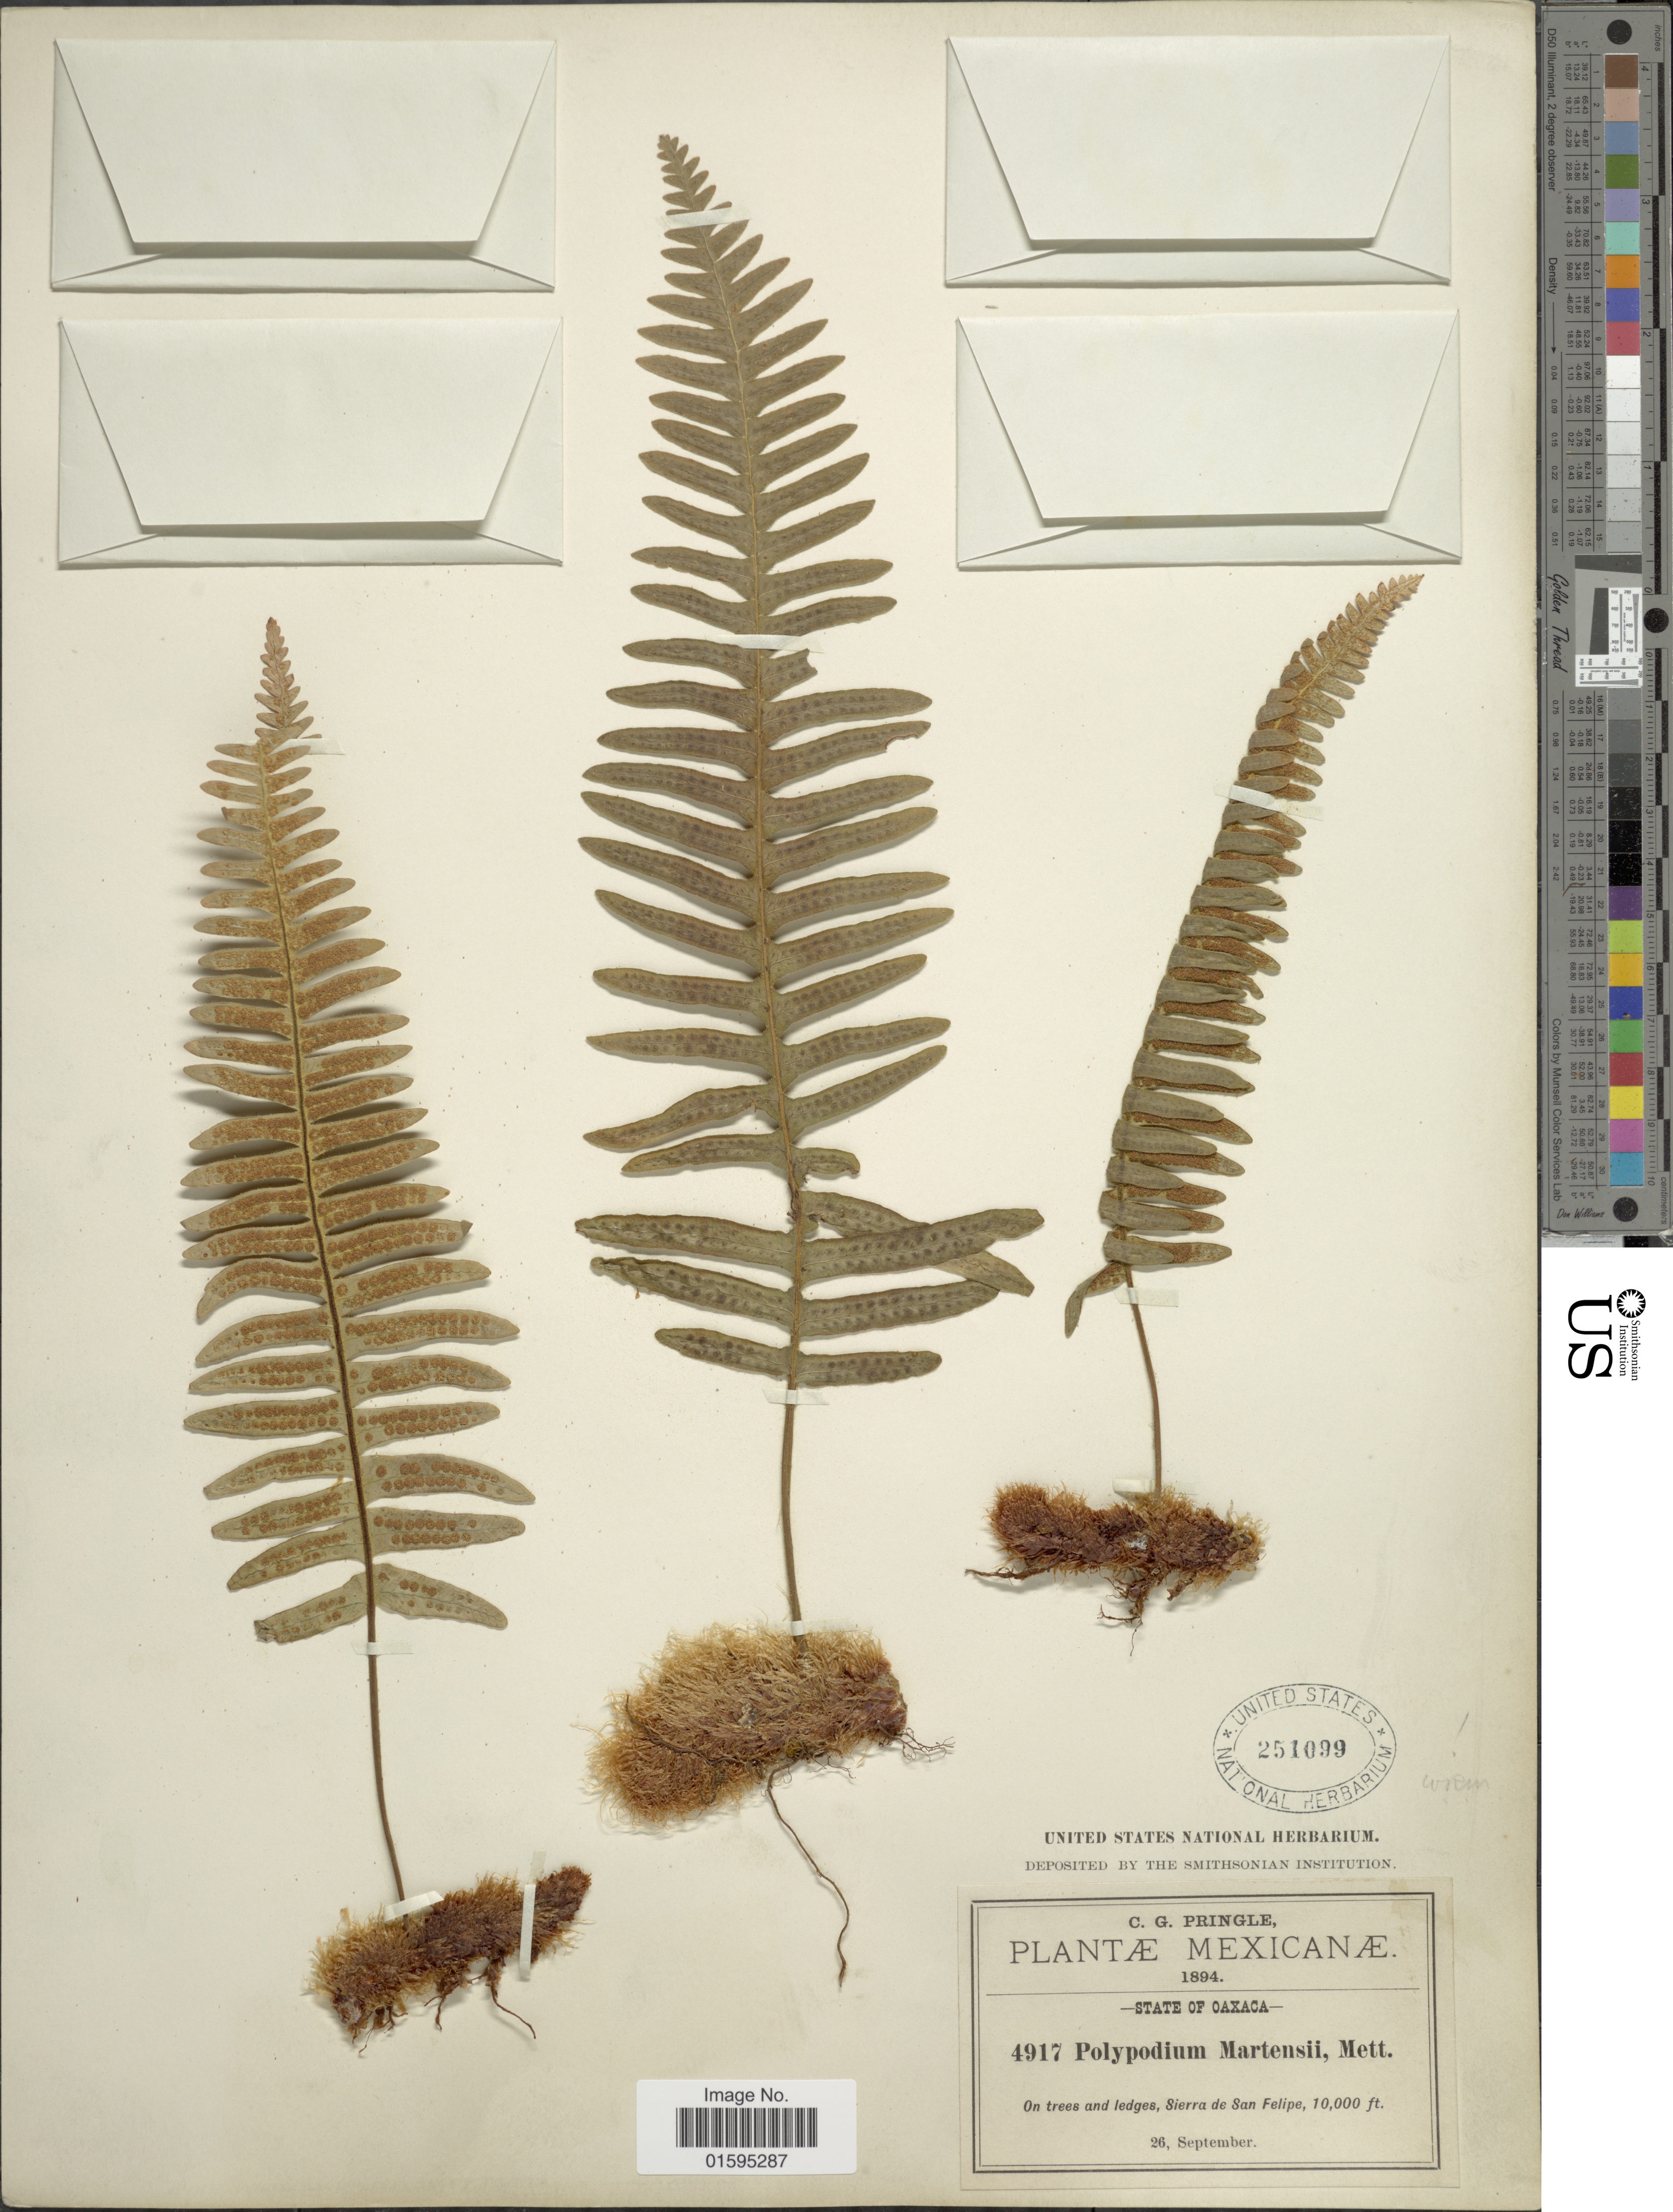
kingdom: Plantae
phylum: Tracheophyta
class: Polypodiopsida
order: Polypodiales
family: Polypodiaceae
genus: Polypodium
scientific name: Polypodium martensii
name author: Mett.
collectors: C. G. Pringle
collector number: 4917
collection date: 1894-09-26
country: Mexico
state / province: Oaxaca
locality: On trees and ledges, Sierra de San Felipe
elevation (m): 3048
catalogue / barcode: US 251099